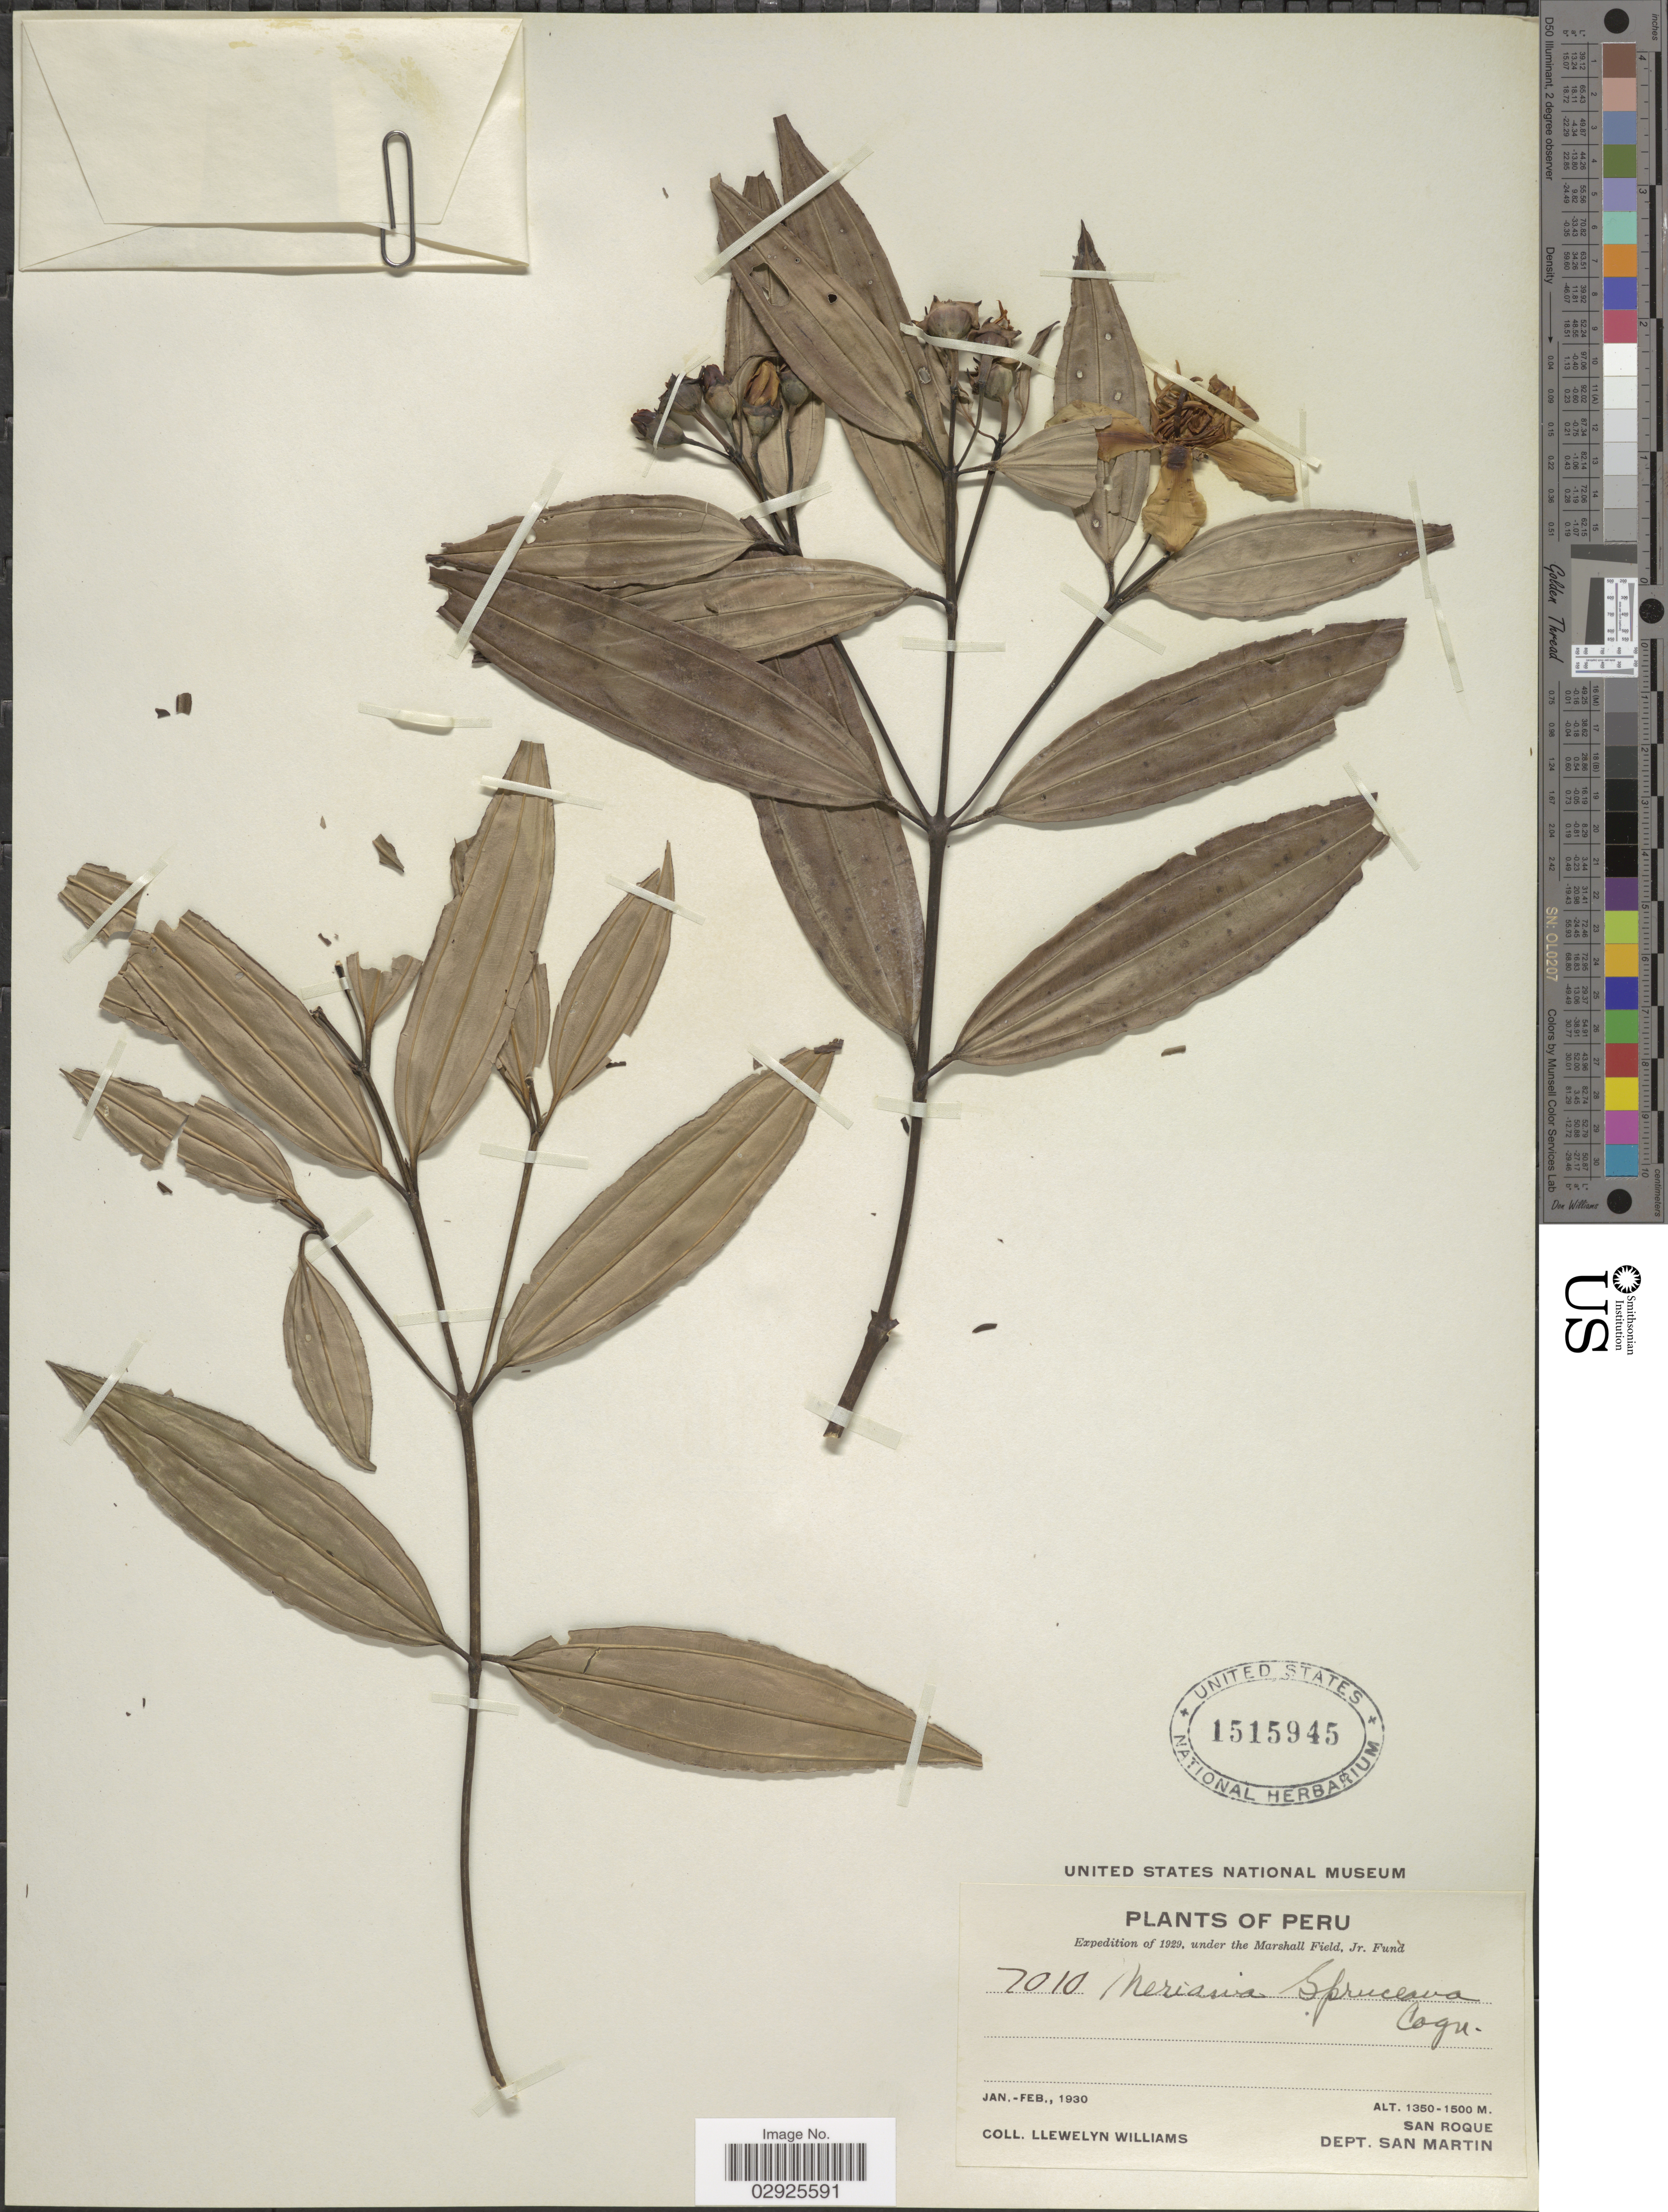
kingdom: Plantae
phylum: Tracheophyta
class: Magnoliopsida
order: Myrtales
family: Melastomataceae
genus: Meriania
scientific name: Meriania spruceana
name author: Cogn.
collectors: Ll. Williams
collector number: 7010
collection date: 1930-01/1930-02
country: Peru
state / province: San Martín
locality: San Roque, Dept. San Martin.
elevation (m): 1350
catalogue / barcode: US 1515945